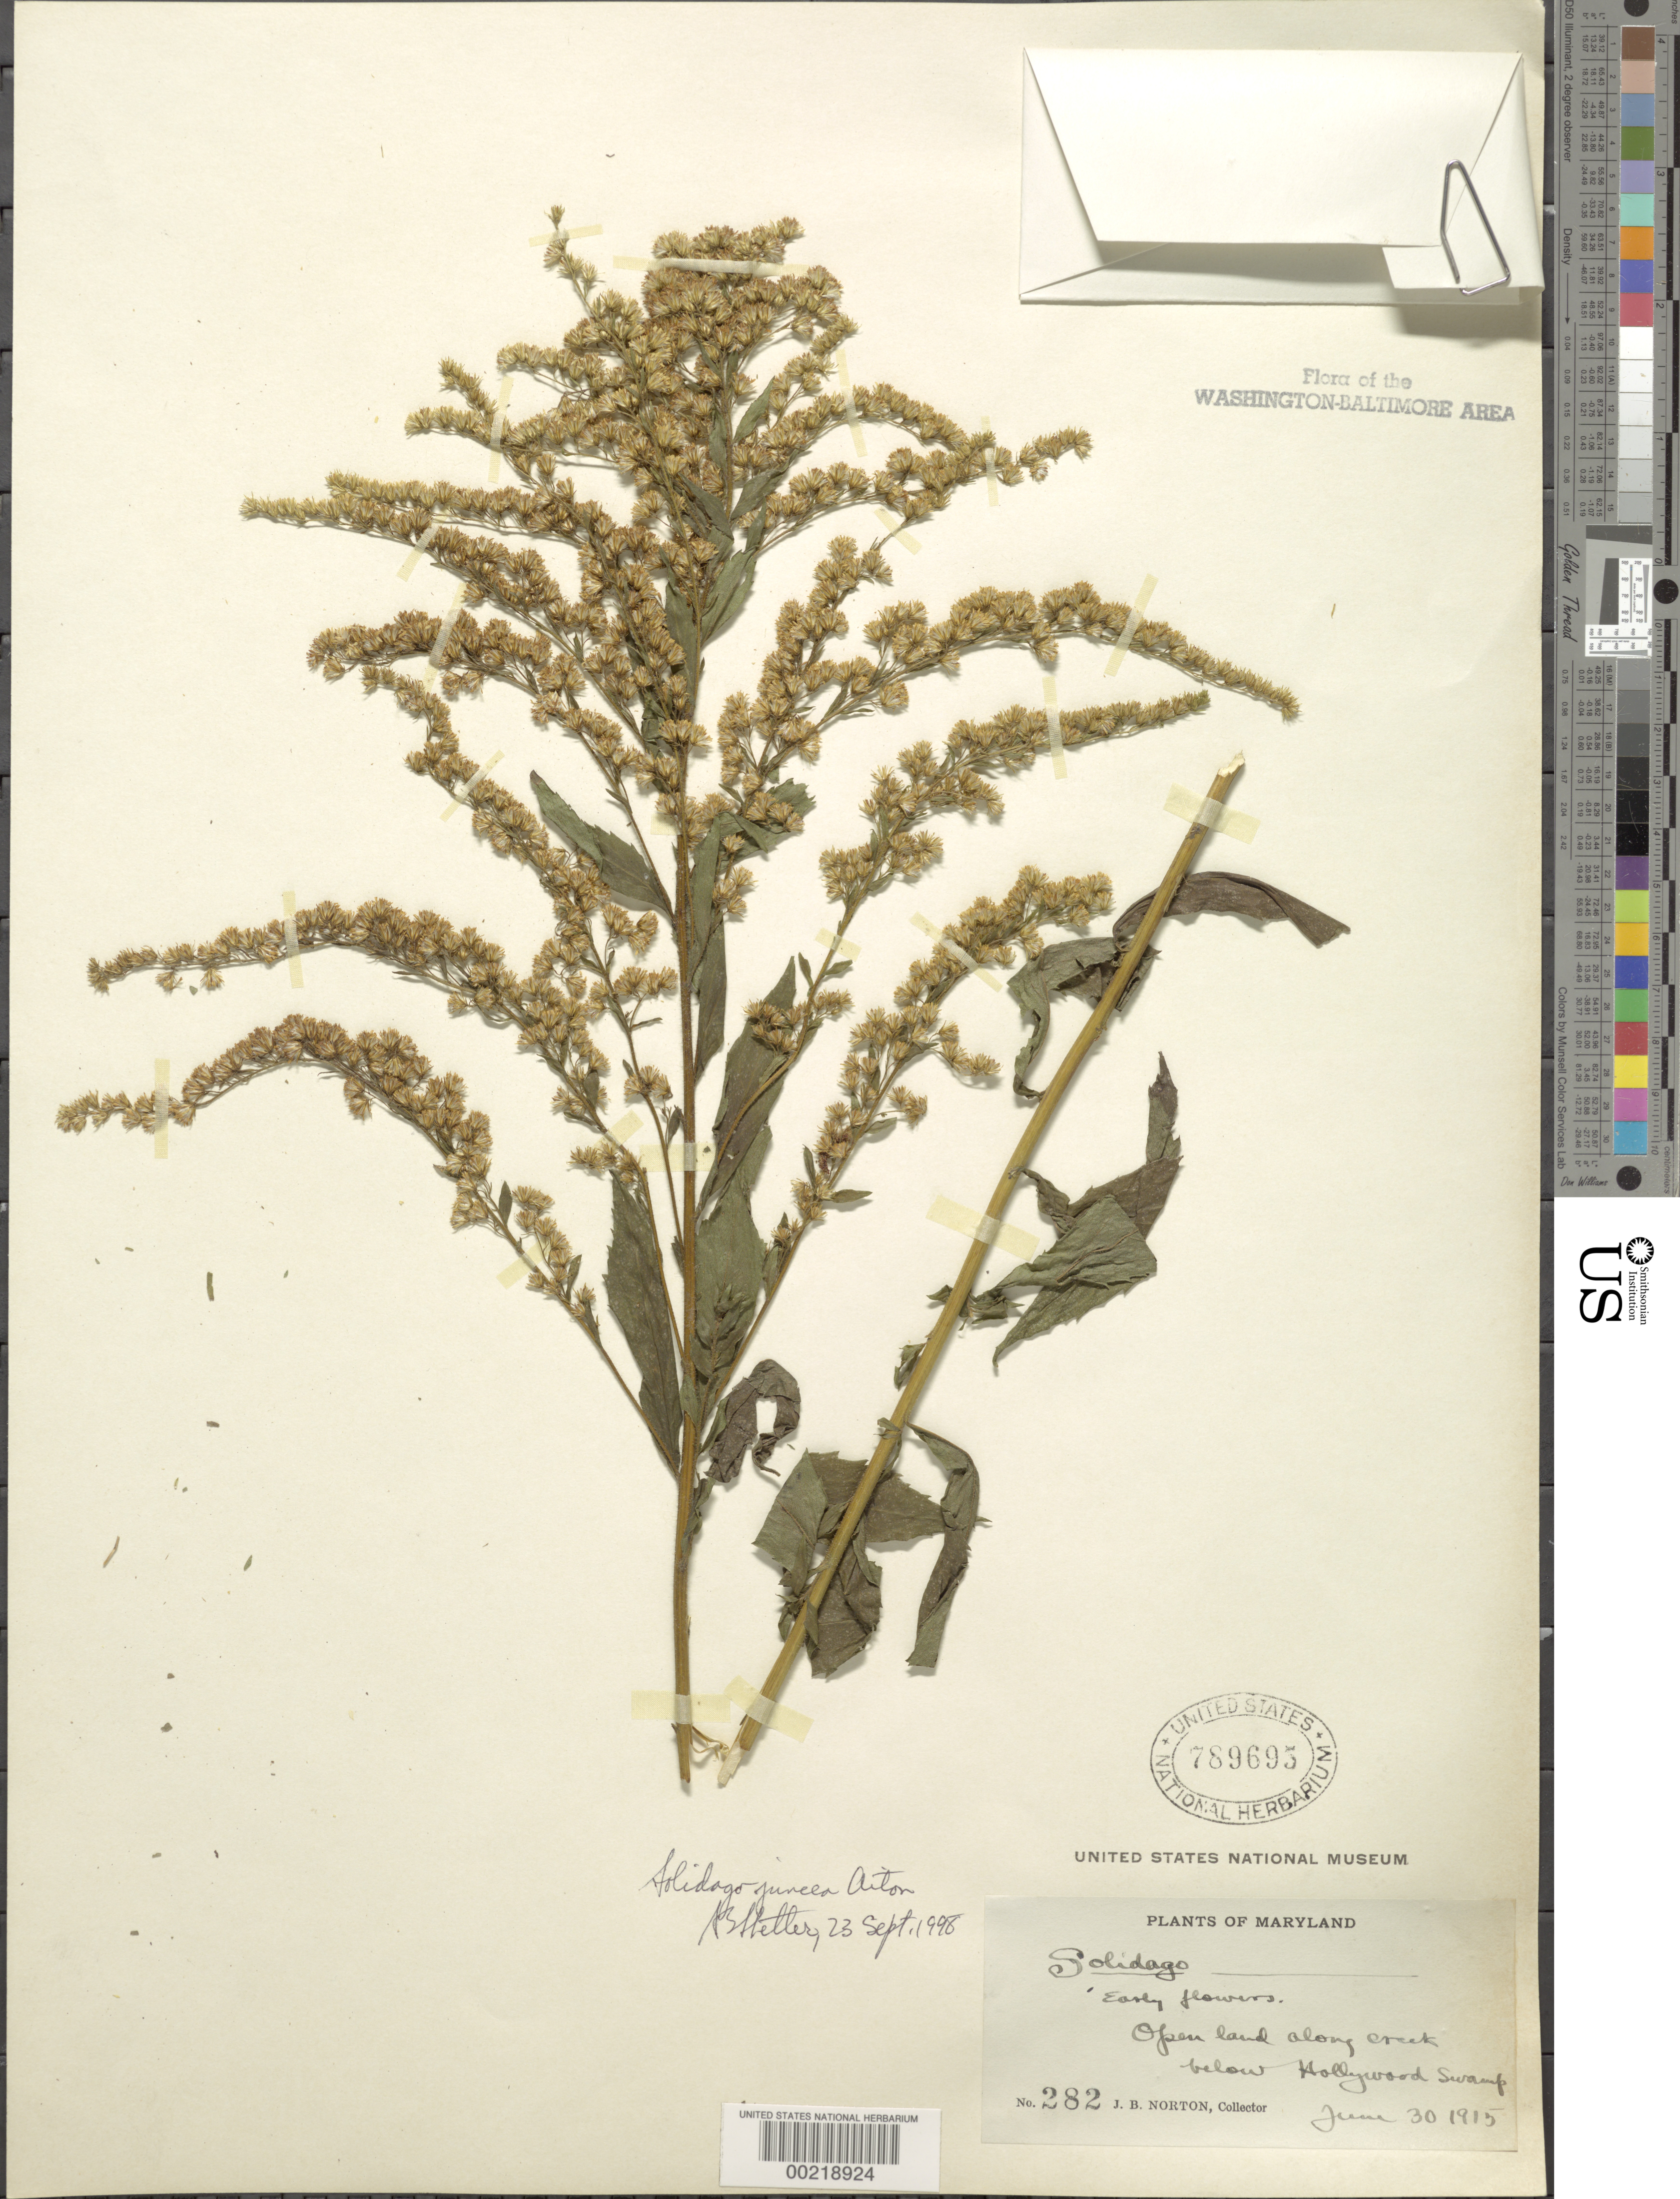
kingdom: Plantae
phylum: Tracheophyta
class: Magnoliopsida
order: Asterales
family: Asteraceae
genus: Solidago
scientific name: Solidago juncea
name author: Aiton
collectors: J. Norton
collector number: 282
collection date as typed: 30 Jun 1915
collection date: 1915-06-30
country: United States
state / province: Maryland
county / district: Prince George's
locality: Below Hollywood Swamp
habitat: Open land along creek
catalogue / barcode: US 789695